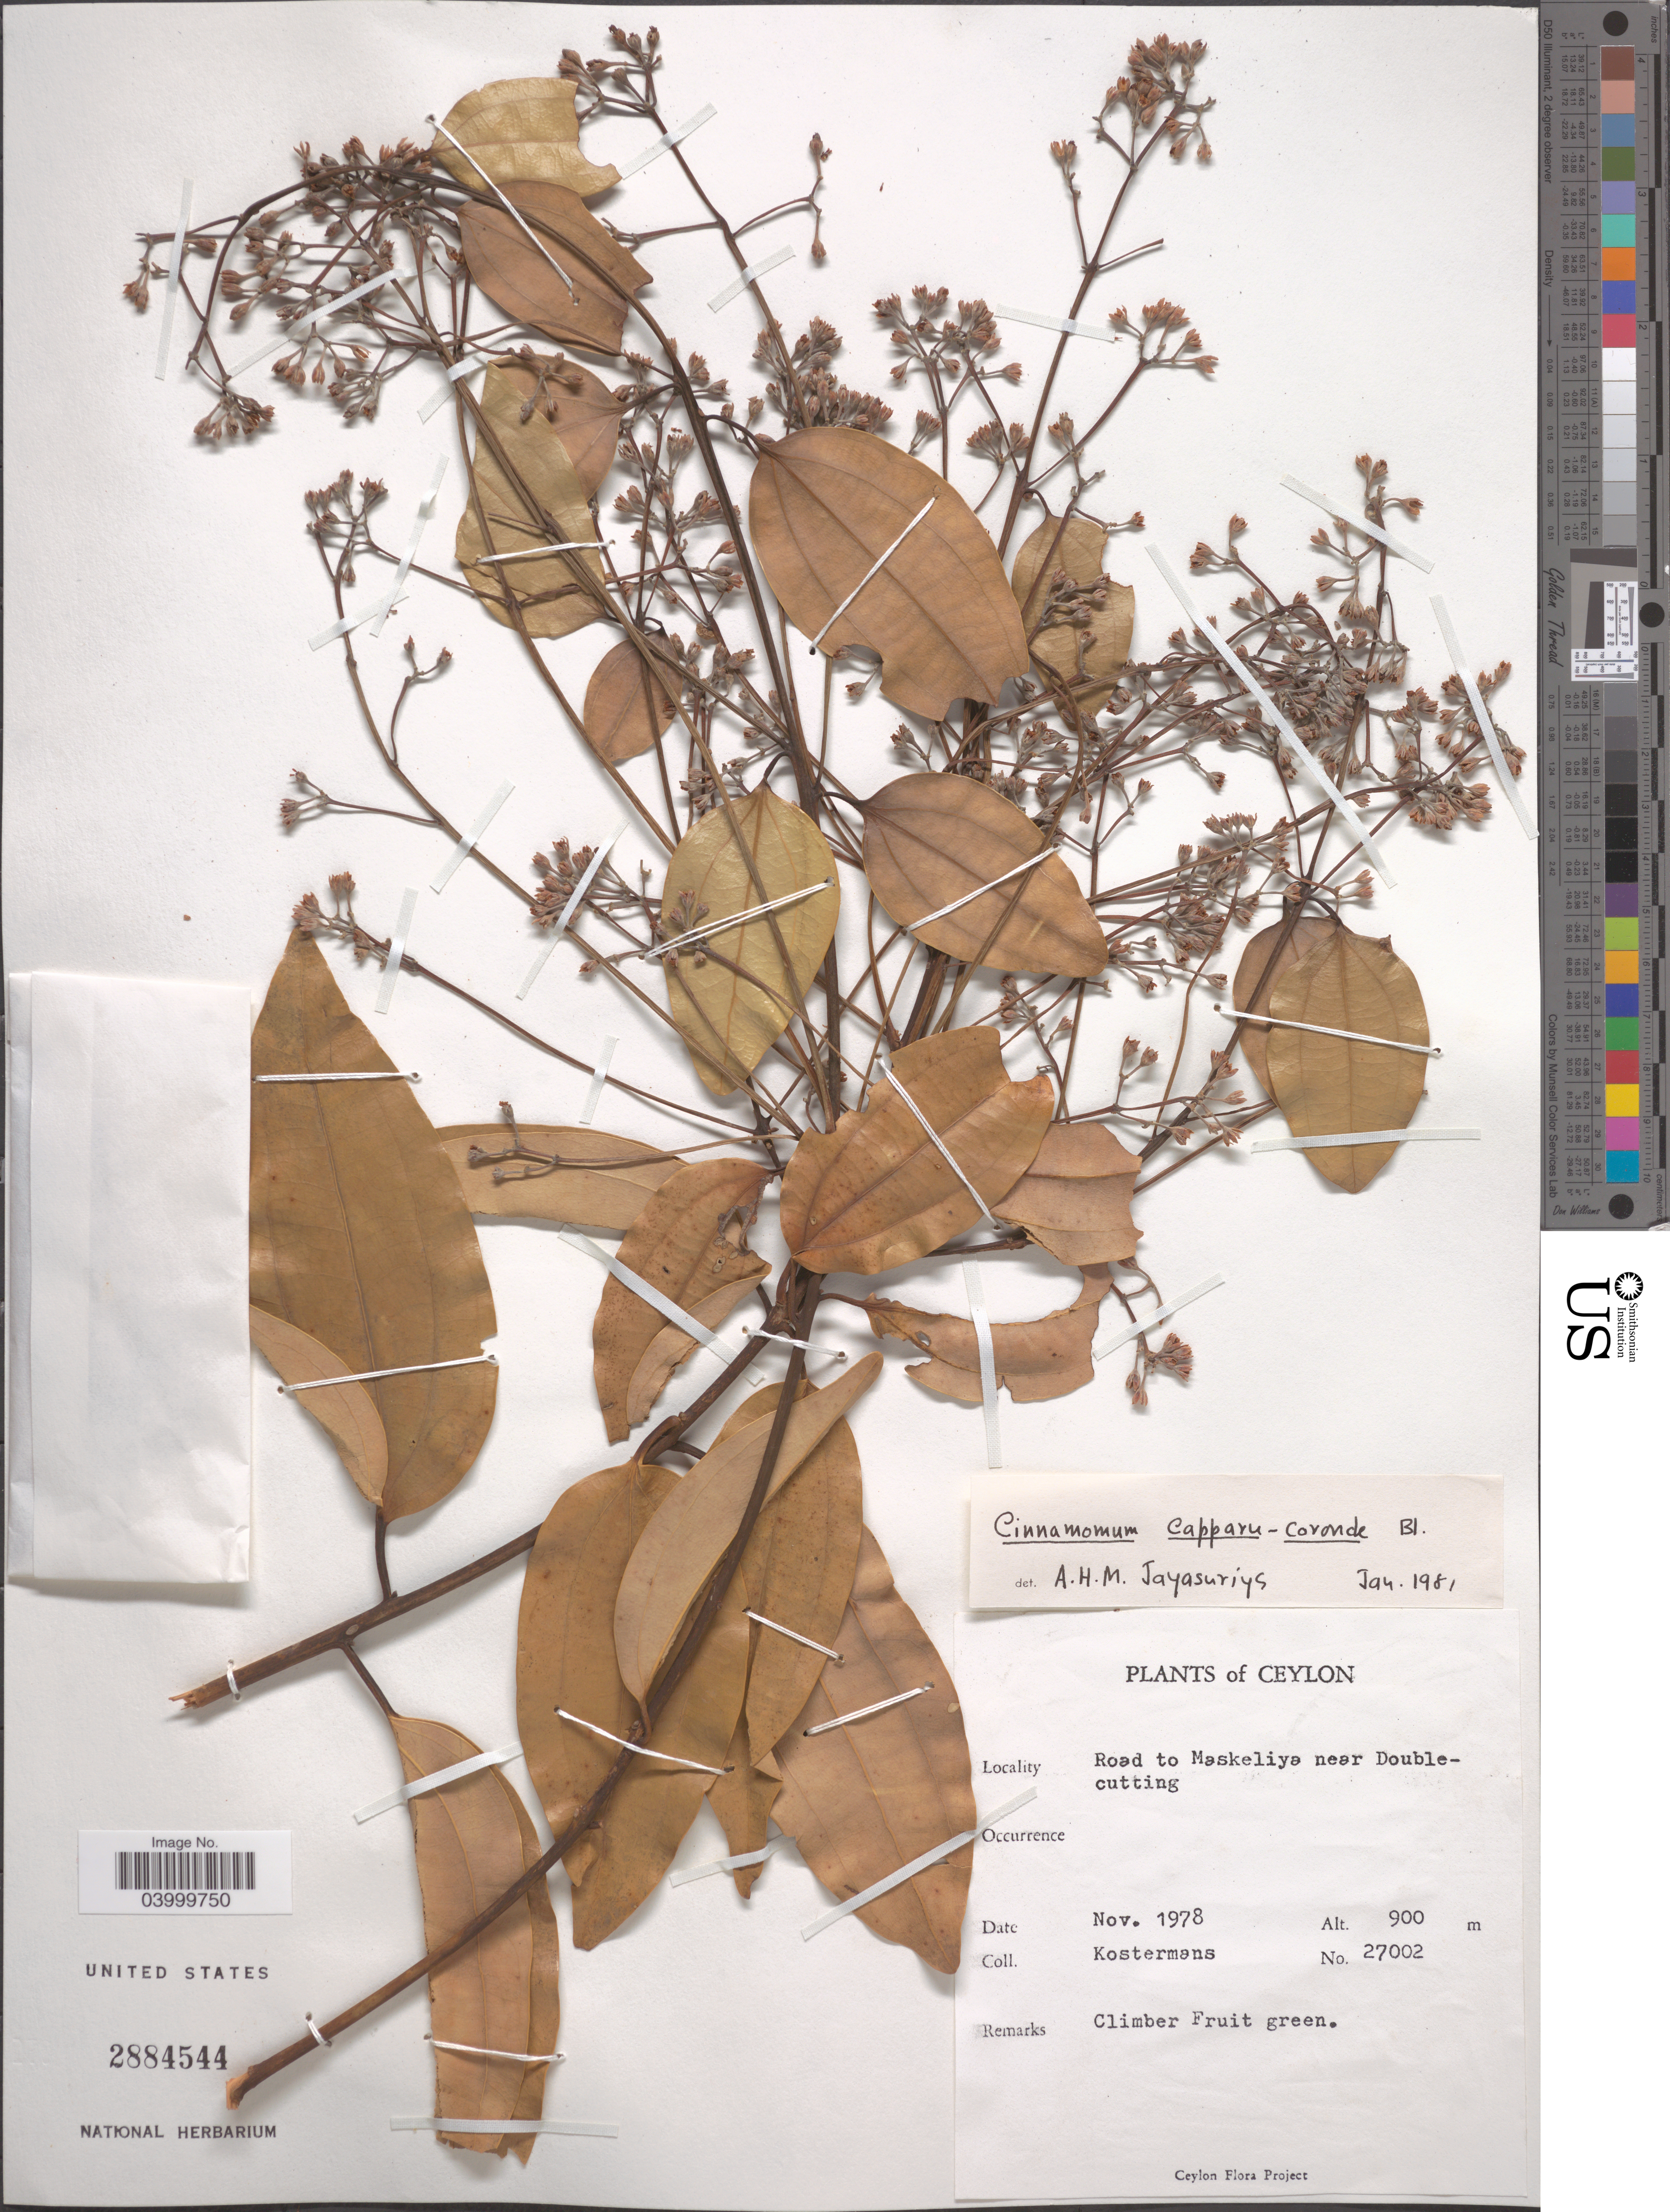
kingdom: Plantae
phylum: Tracheophyta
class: Magnoliopsida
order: Laurales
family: Lauraceae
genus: Cinnamomum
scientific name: Cinnamomum cappara-coronde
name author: Blume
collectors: Kostermans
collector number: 27002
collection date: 1978-11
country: Sri Lanka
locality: Ceylon. Road to Maskeliya near Double-cutting.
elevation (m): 900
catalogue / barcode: US 2884544